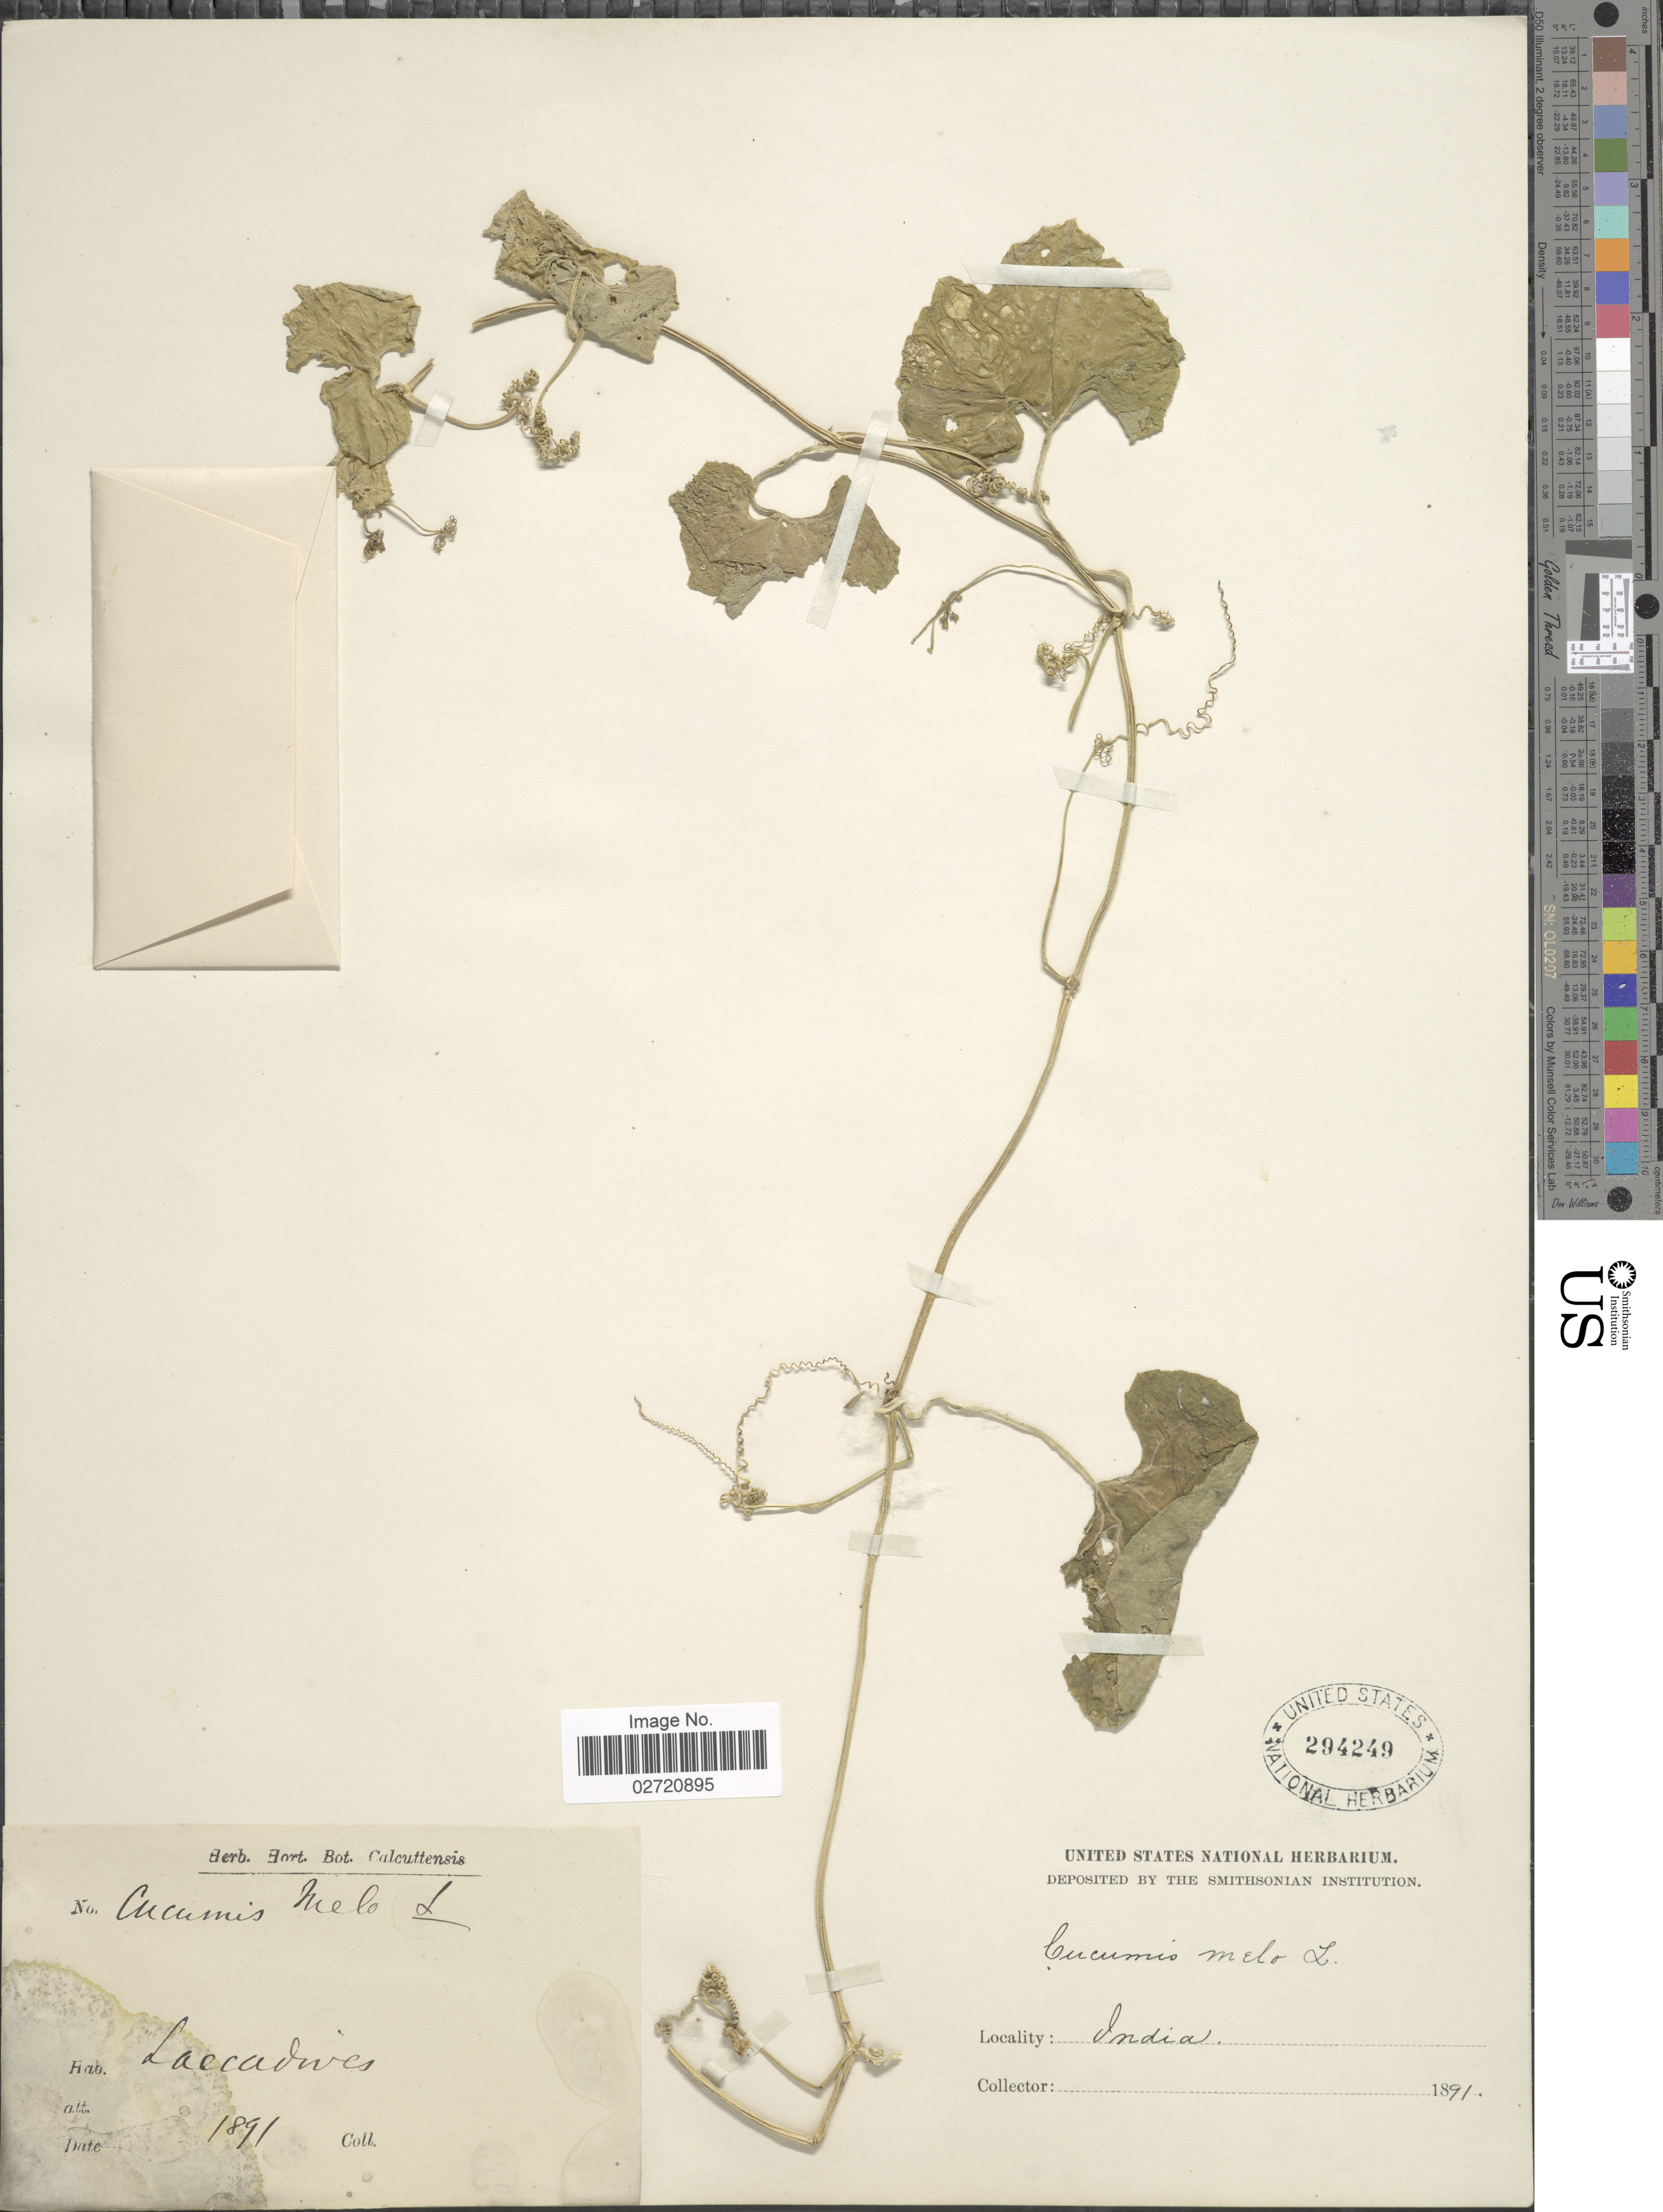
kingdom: Plantae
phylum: Tracheophyta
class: Magnoliopsida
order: Cucurbitales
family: Cucurbitaceae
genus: Cucumis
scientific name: Cucumis melo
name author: L.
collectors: ex herb. horti Calcuttensis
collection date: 1891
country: India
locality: Laccadives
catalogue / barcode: US 294249